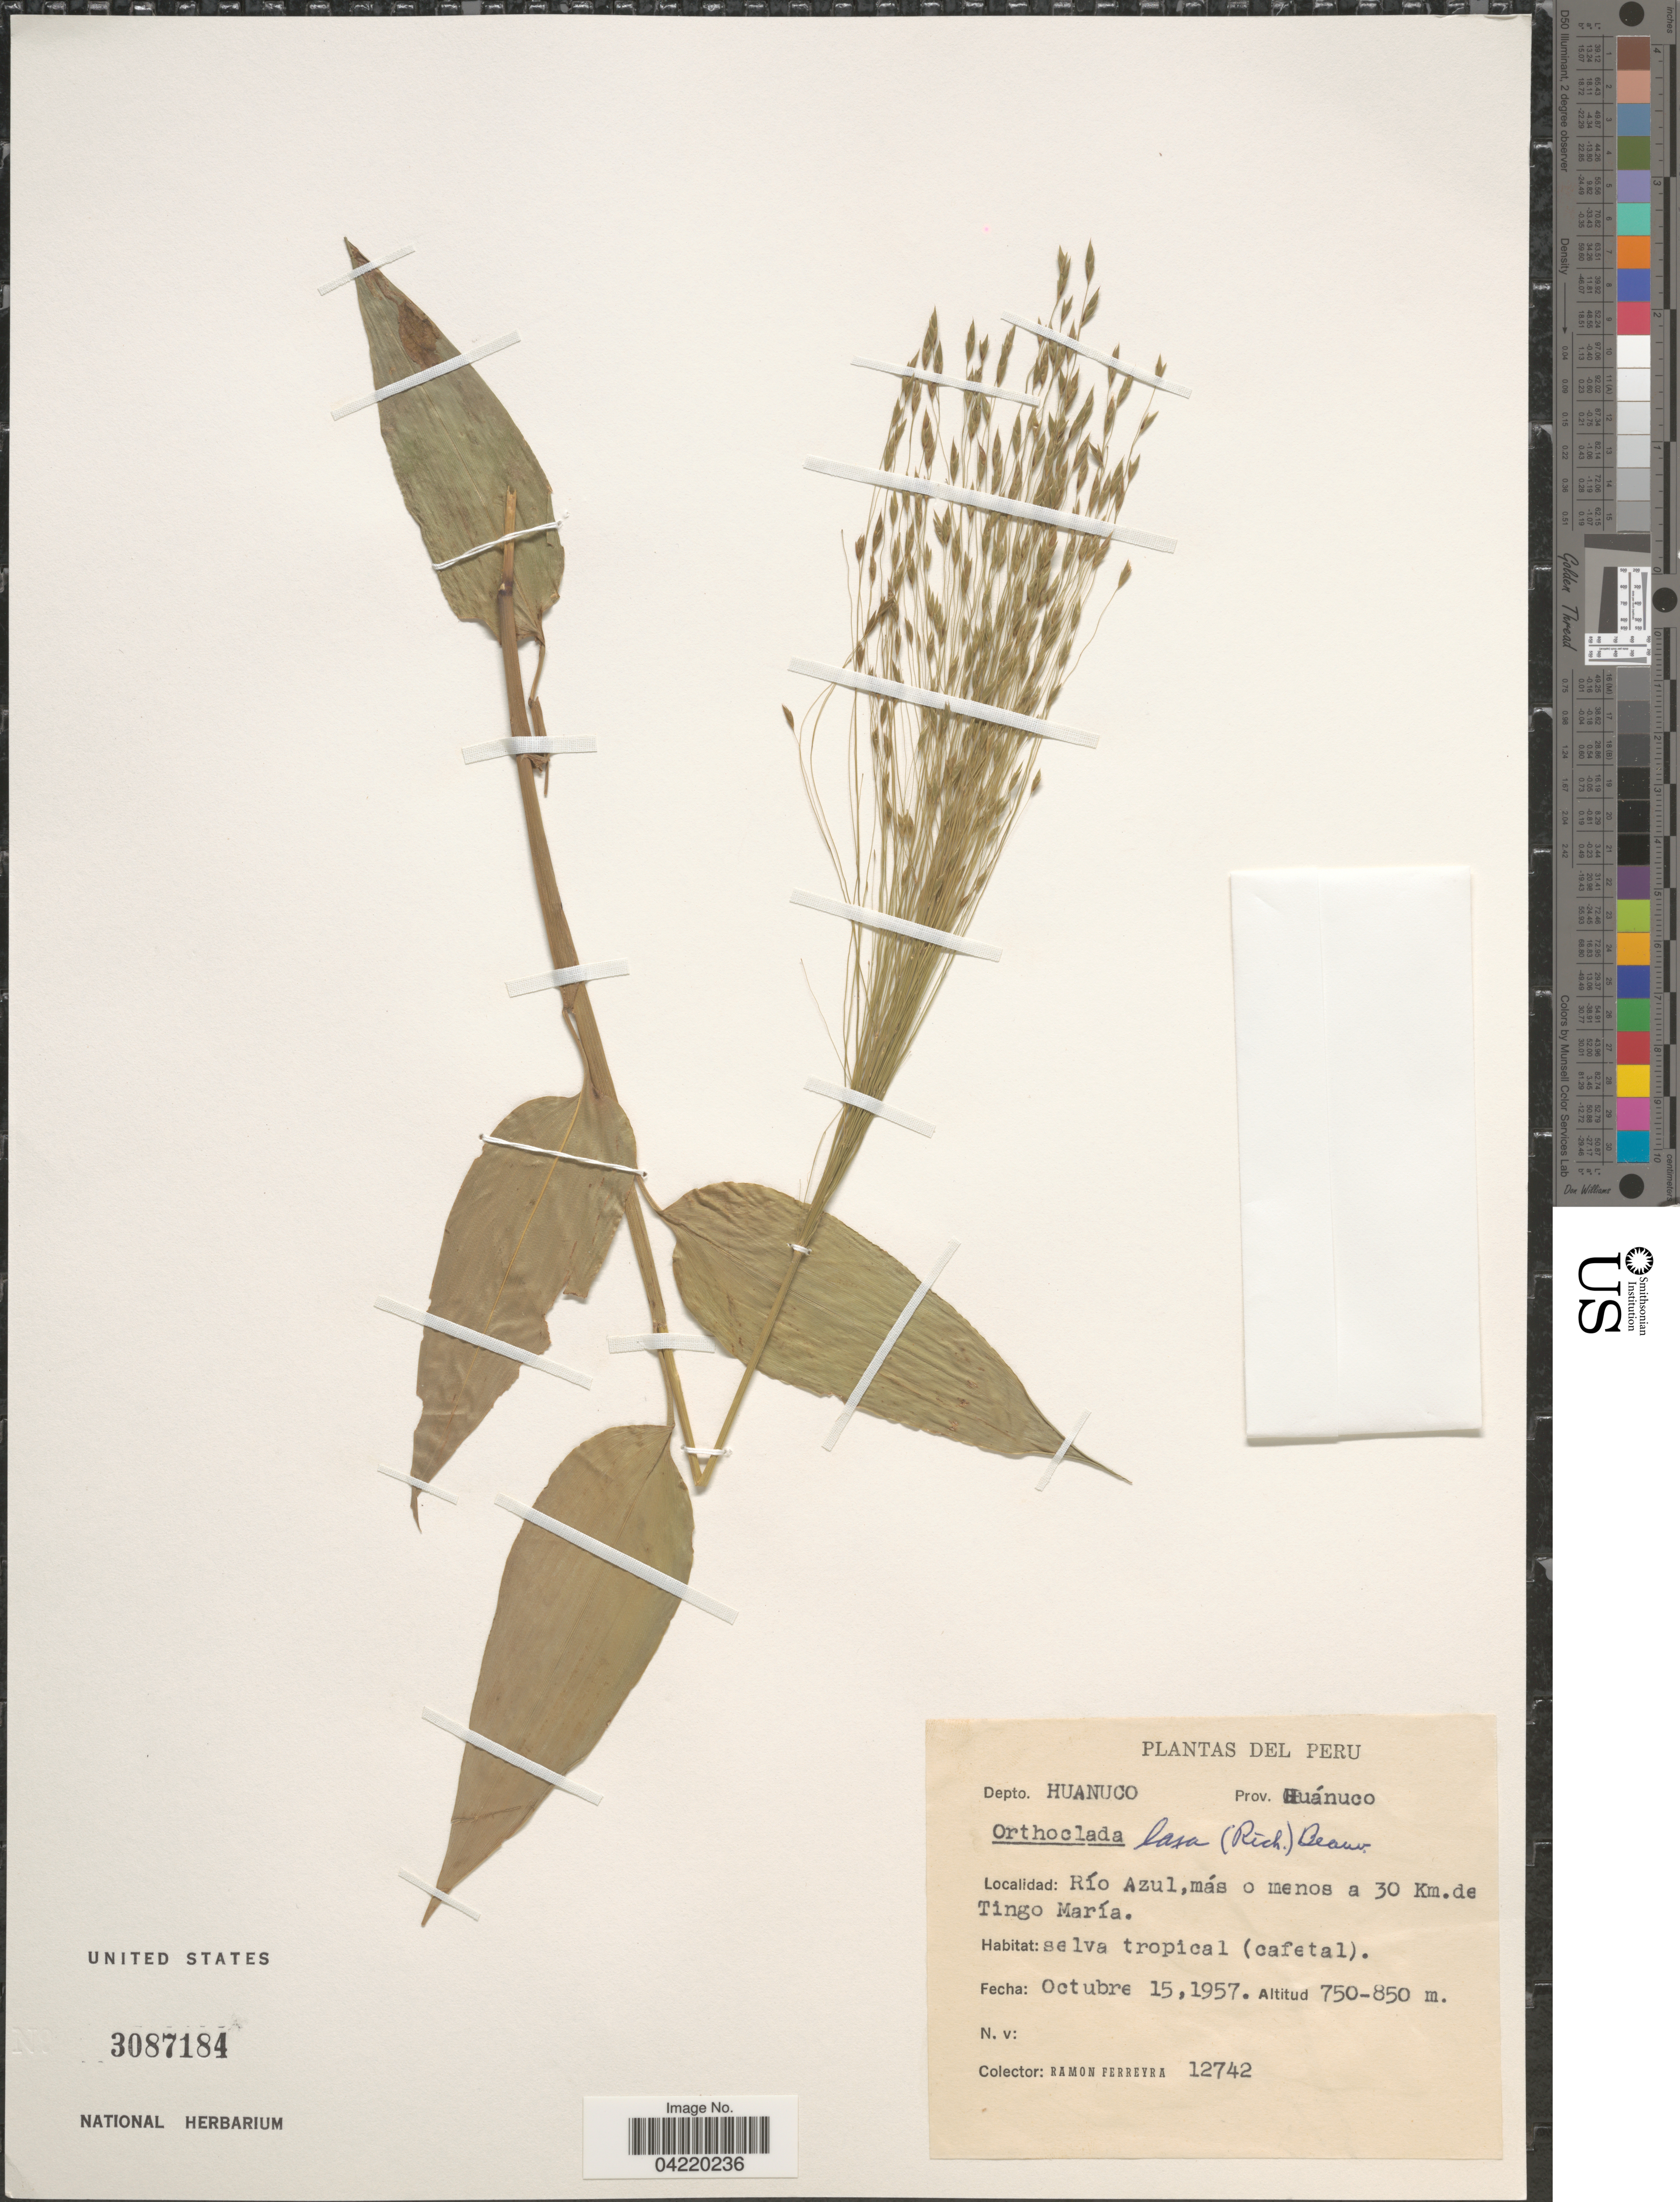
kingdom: Plantae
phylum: Tracheophyta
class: Liliopsida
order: Poales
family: Poaceae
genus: Orthoclada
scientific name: Orthoclada laxa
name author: P. Beauv.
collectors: R. A. Ferreyra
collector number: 12742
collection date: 1957-10-15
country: Peru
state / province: Huánuco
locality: Depto. Huanuco. Prov. Huánuco. Río Azul, más o menos a 30 Km. de Tingo María.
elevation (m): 750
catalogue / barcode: US 3087184